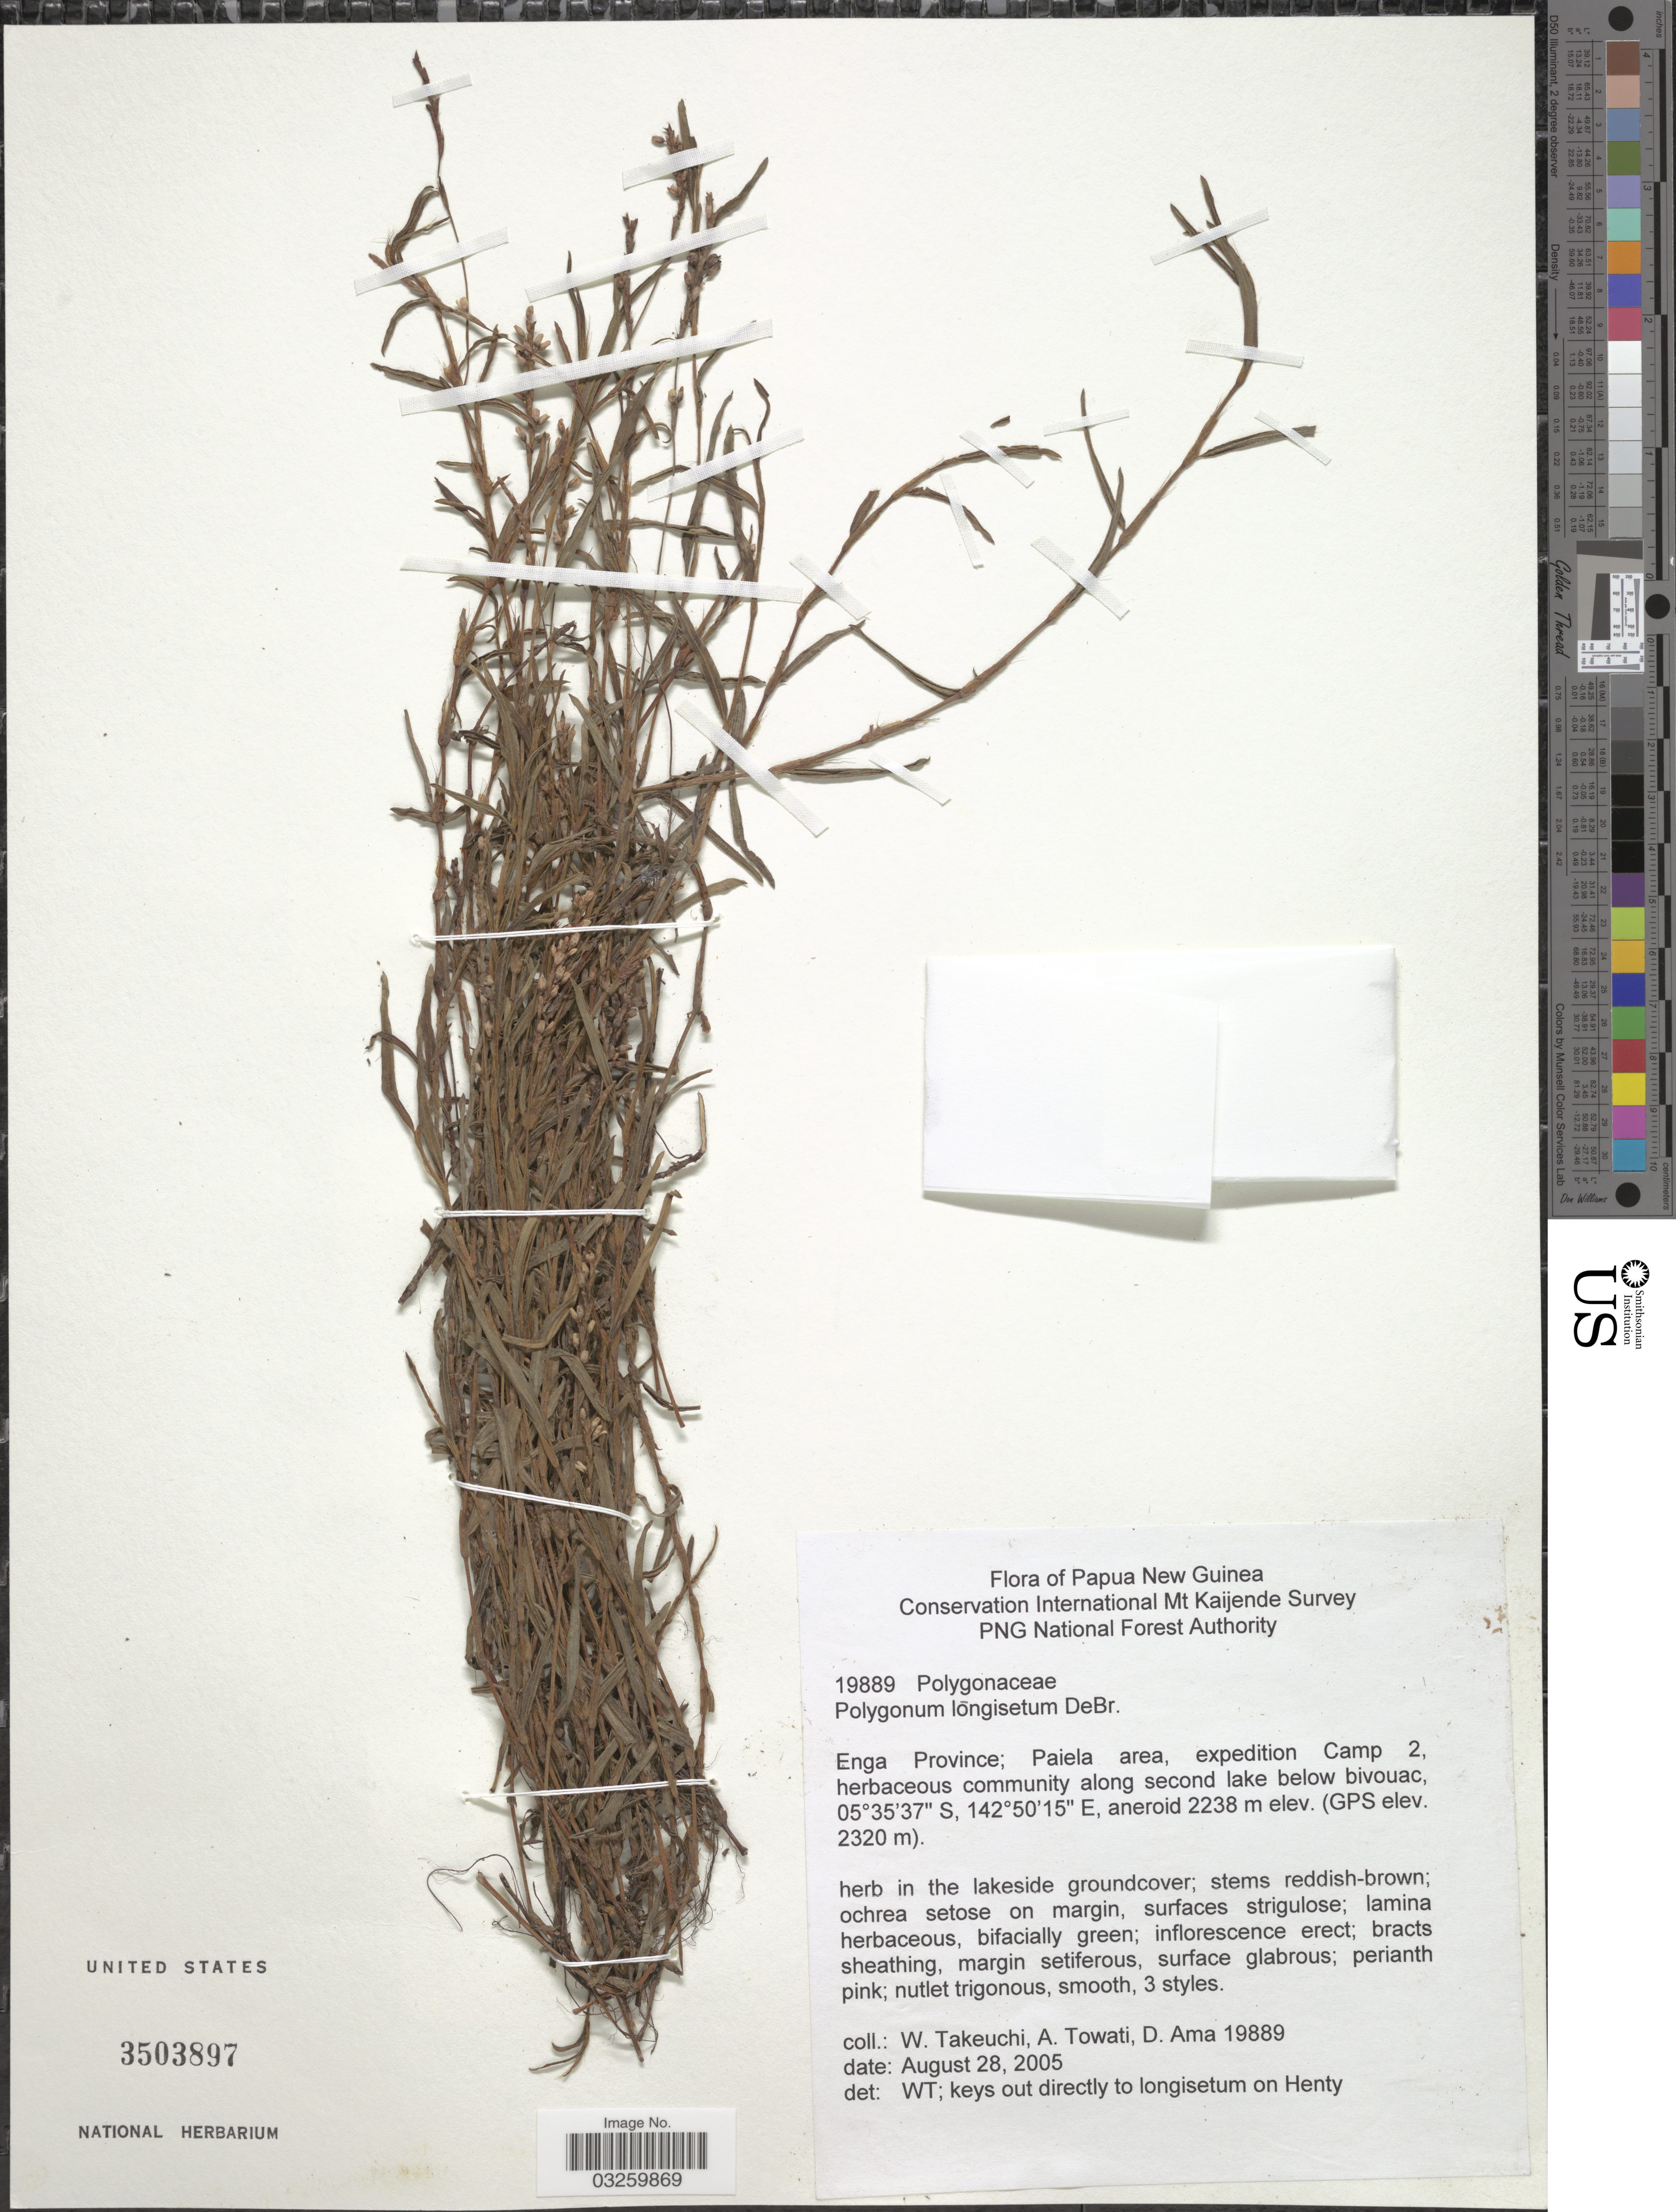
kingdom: Plantae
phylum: Tracheophyta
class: Magnoliopsida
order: Caryophyllales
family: Polygonaceae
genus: Persicaria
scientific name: Persicaria longiseta (Bruijn) Kitag.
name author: (Bruijn &) Kitag.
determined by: Wagner, W. L., (BOT), Smithsonian Institution - National Museum of Natural History (UNITED STATES)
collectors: W. Takeuchi, A. Towati & D. Ama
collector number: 19889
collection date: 2005-08-28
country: Papua New Guinea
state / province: Enga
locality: Paiela area, expedition Camp 2, herbaceous community along second lake below bivouac.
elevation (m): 2238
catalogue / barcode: US 3503897